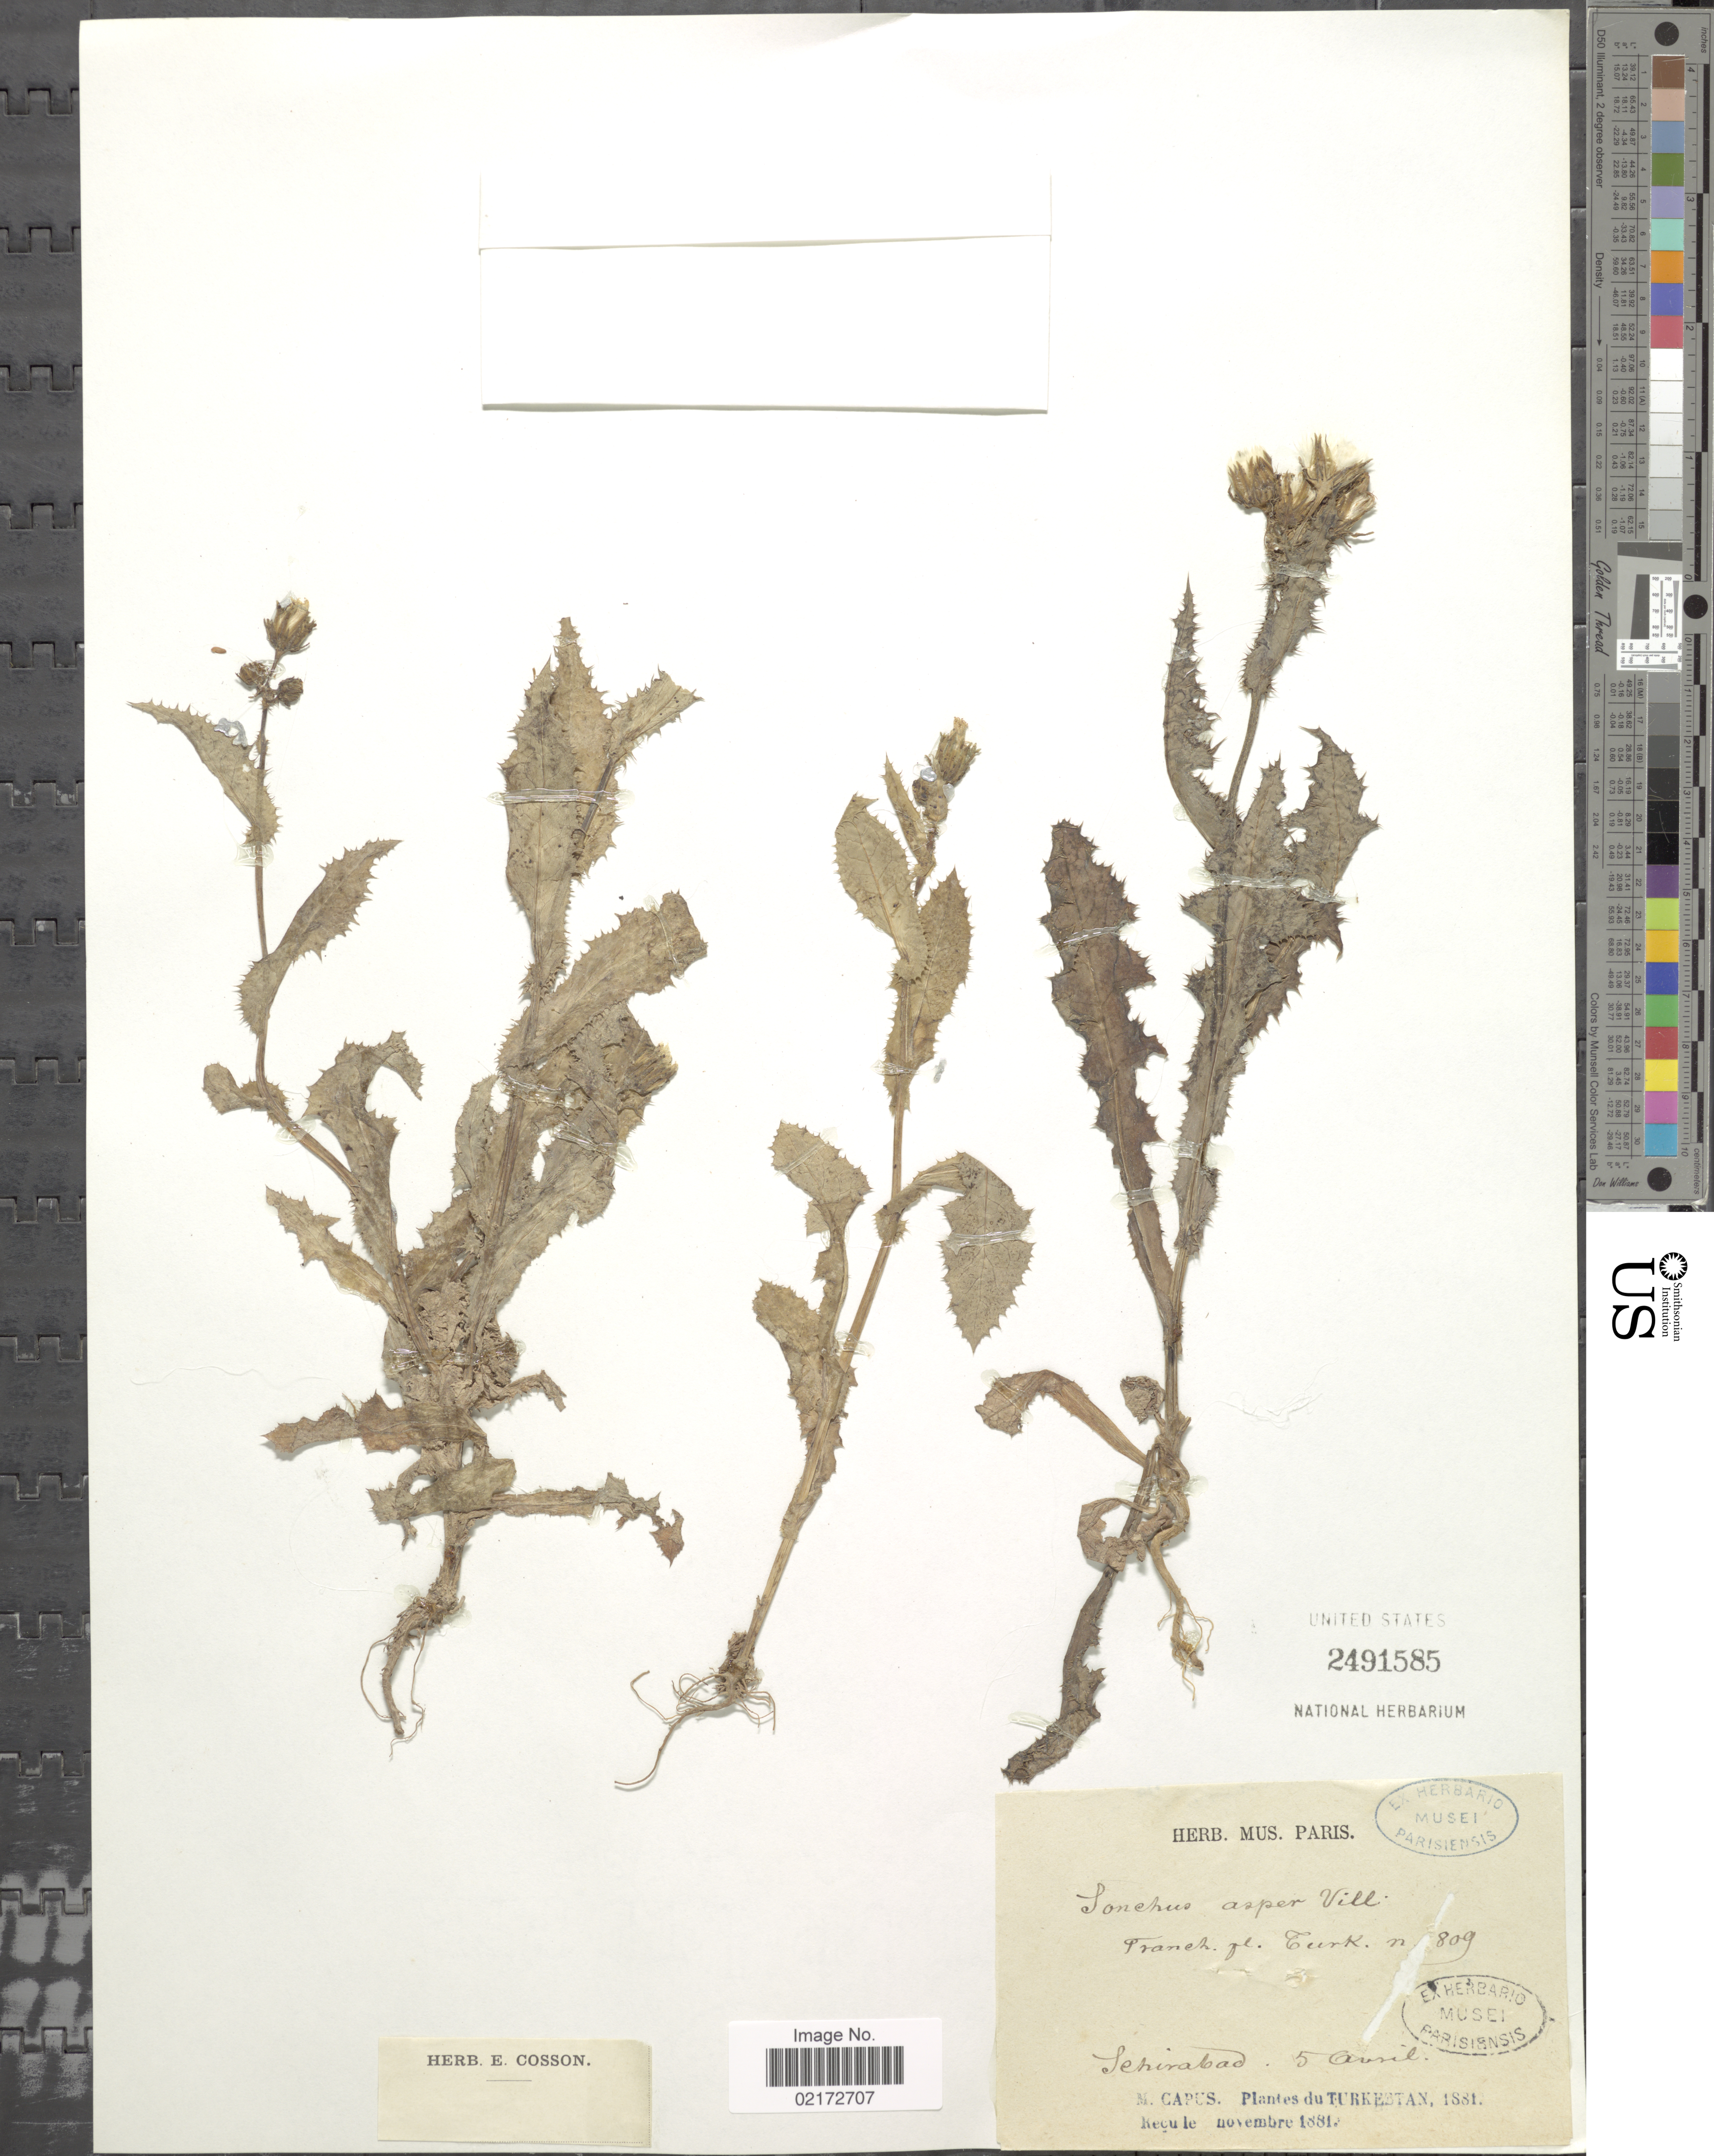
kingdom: Plantae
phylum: Tracheophyta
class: Magnoliopsida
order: Asterales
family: Asteraceae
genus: Sonchus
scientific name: Sonchus asper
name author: (L.) Hill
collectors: M. Capus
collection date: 1881-04-05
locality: Sehirabad. [interpreted] M. Capus. Turkestan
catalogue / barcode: US 2491585